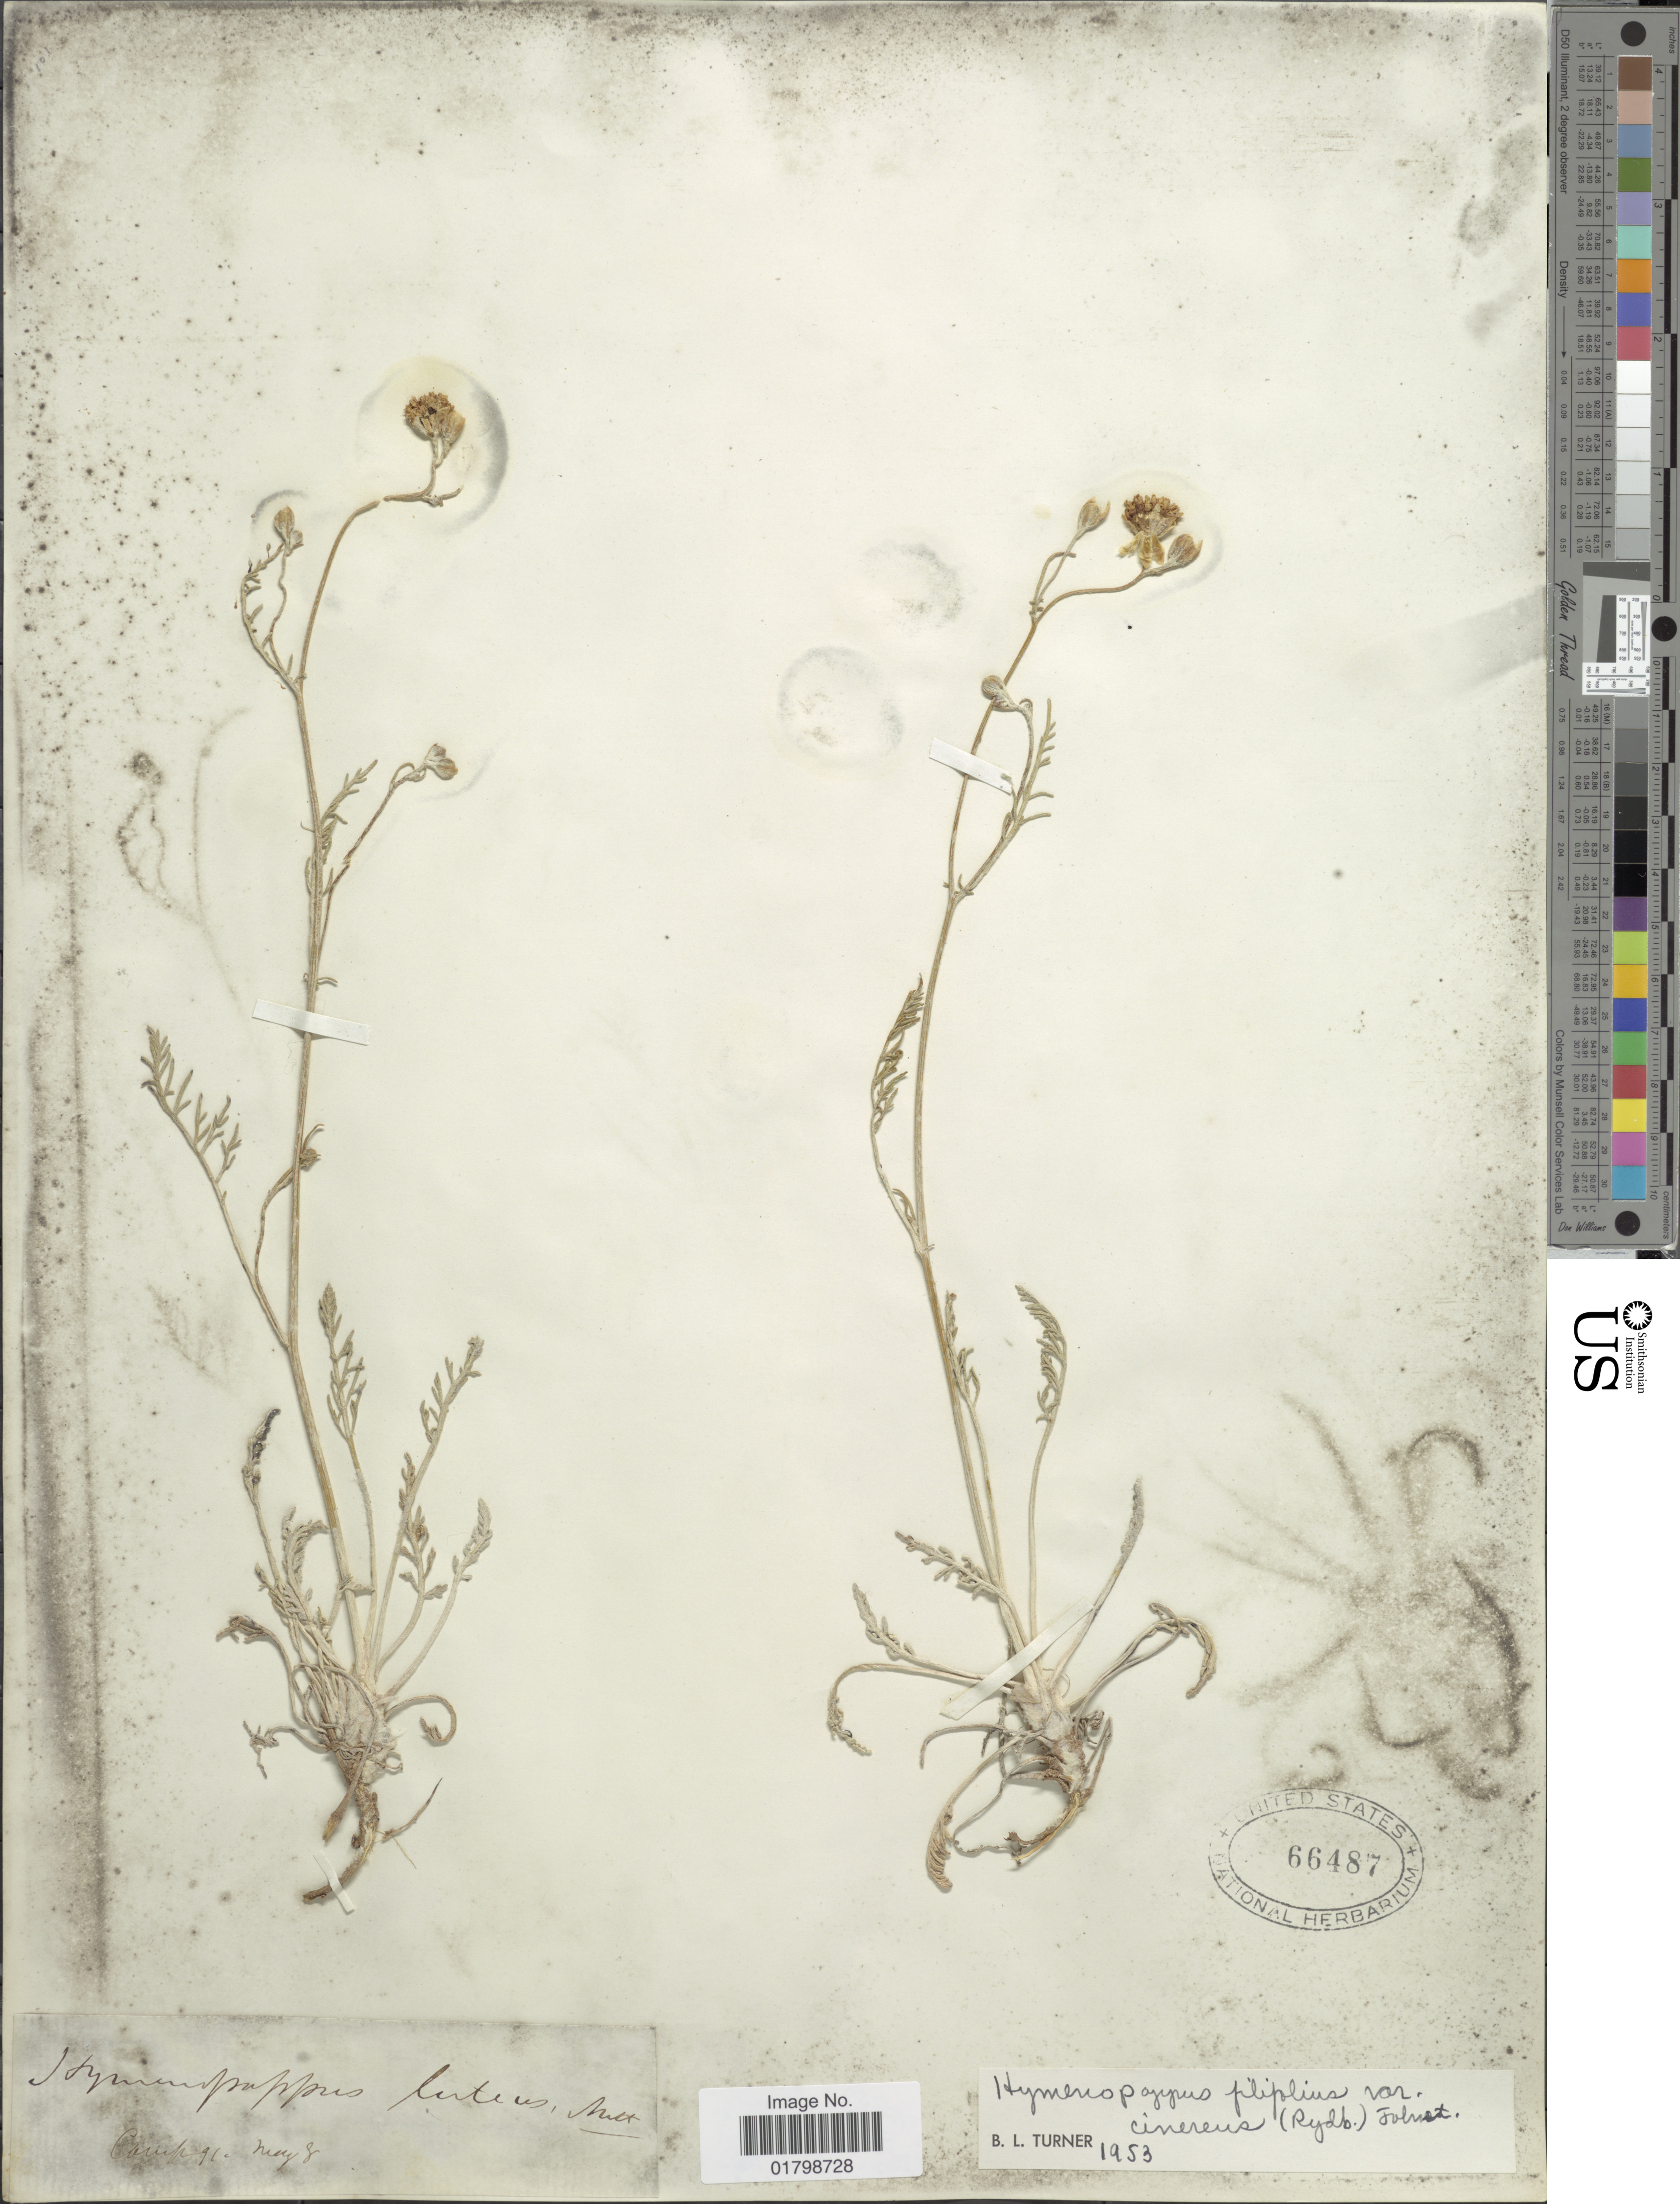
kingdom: Plantae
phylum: Tracheophyta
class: Magnoliopsida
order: Asterales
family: Asteraceae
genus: Hymenopappus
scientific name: Hymenopappus filifolius var. cinereus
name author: (Rydb.) I.M. Johnst.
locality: Camp 91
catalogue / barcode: US 66487